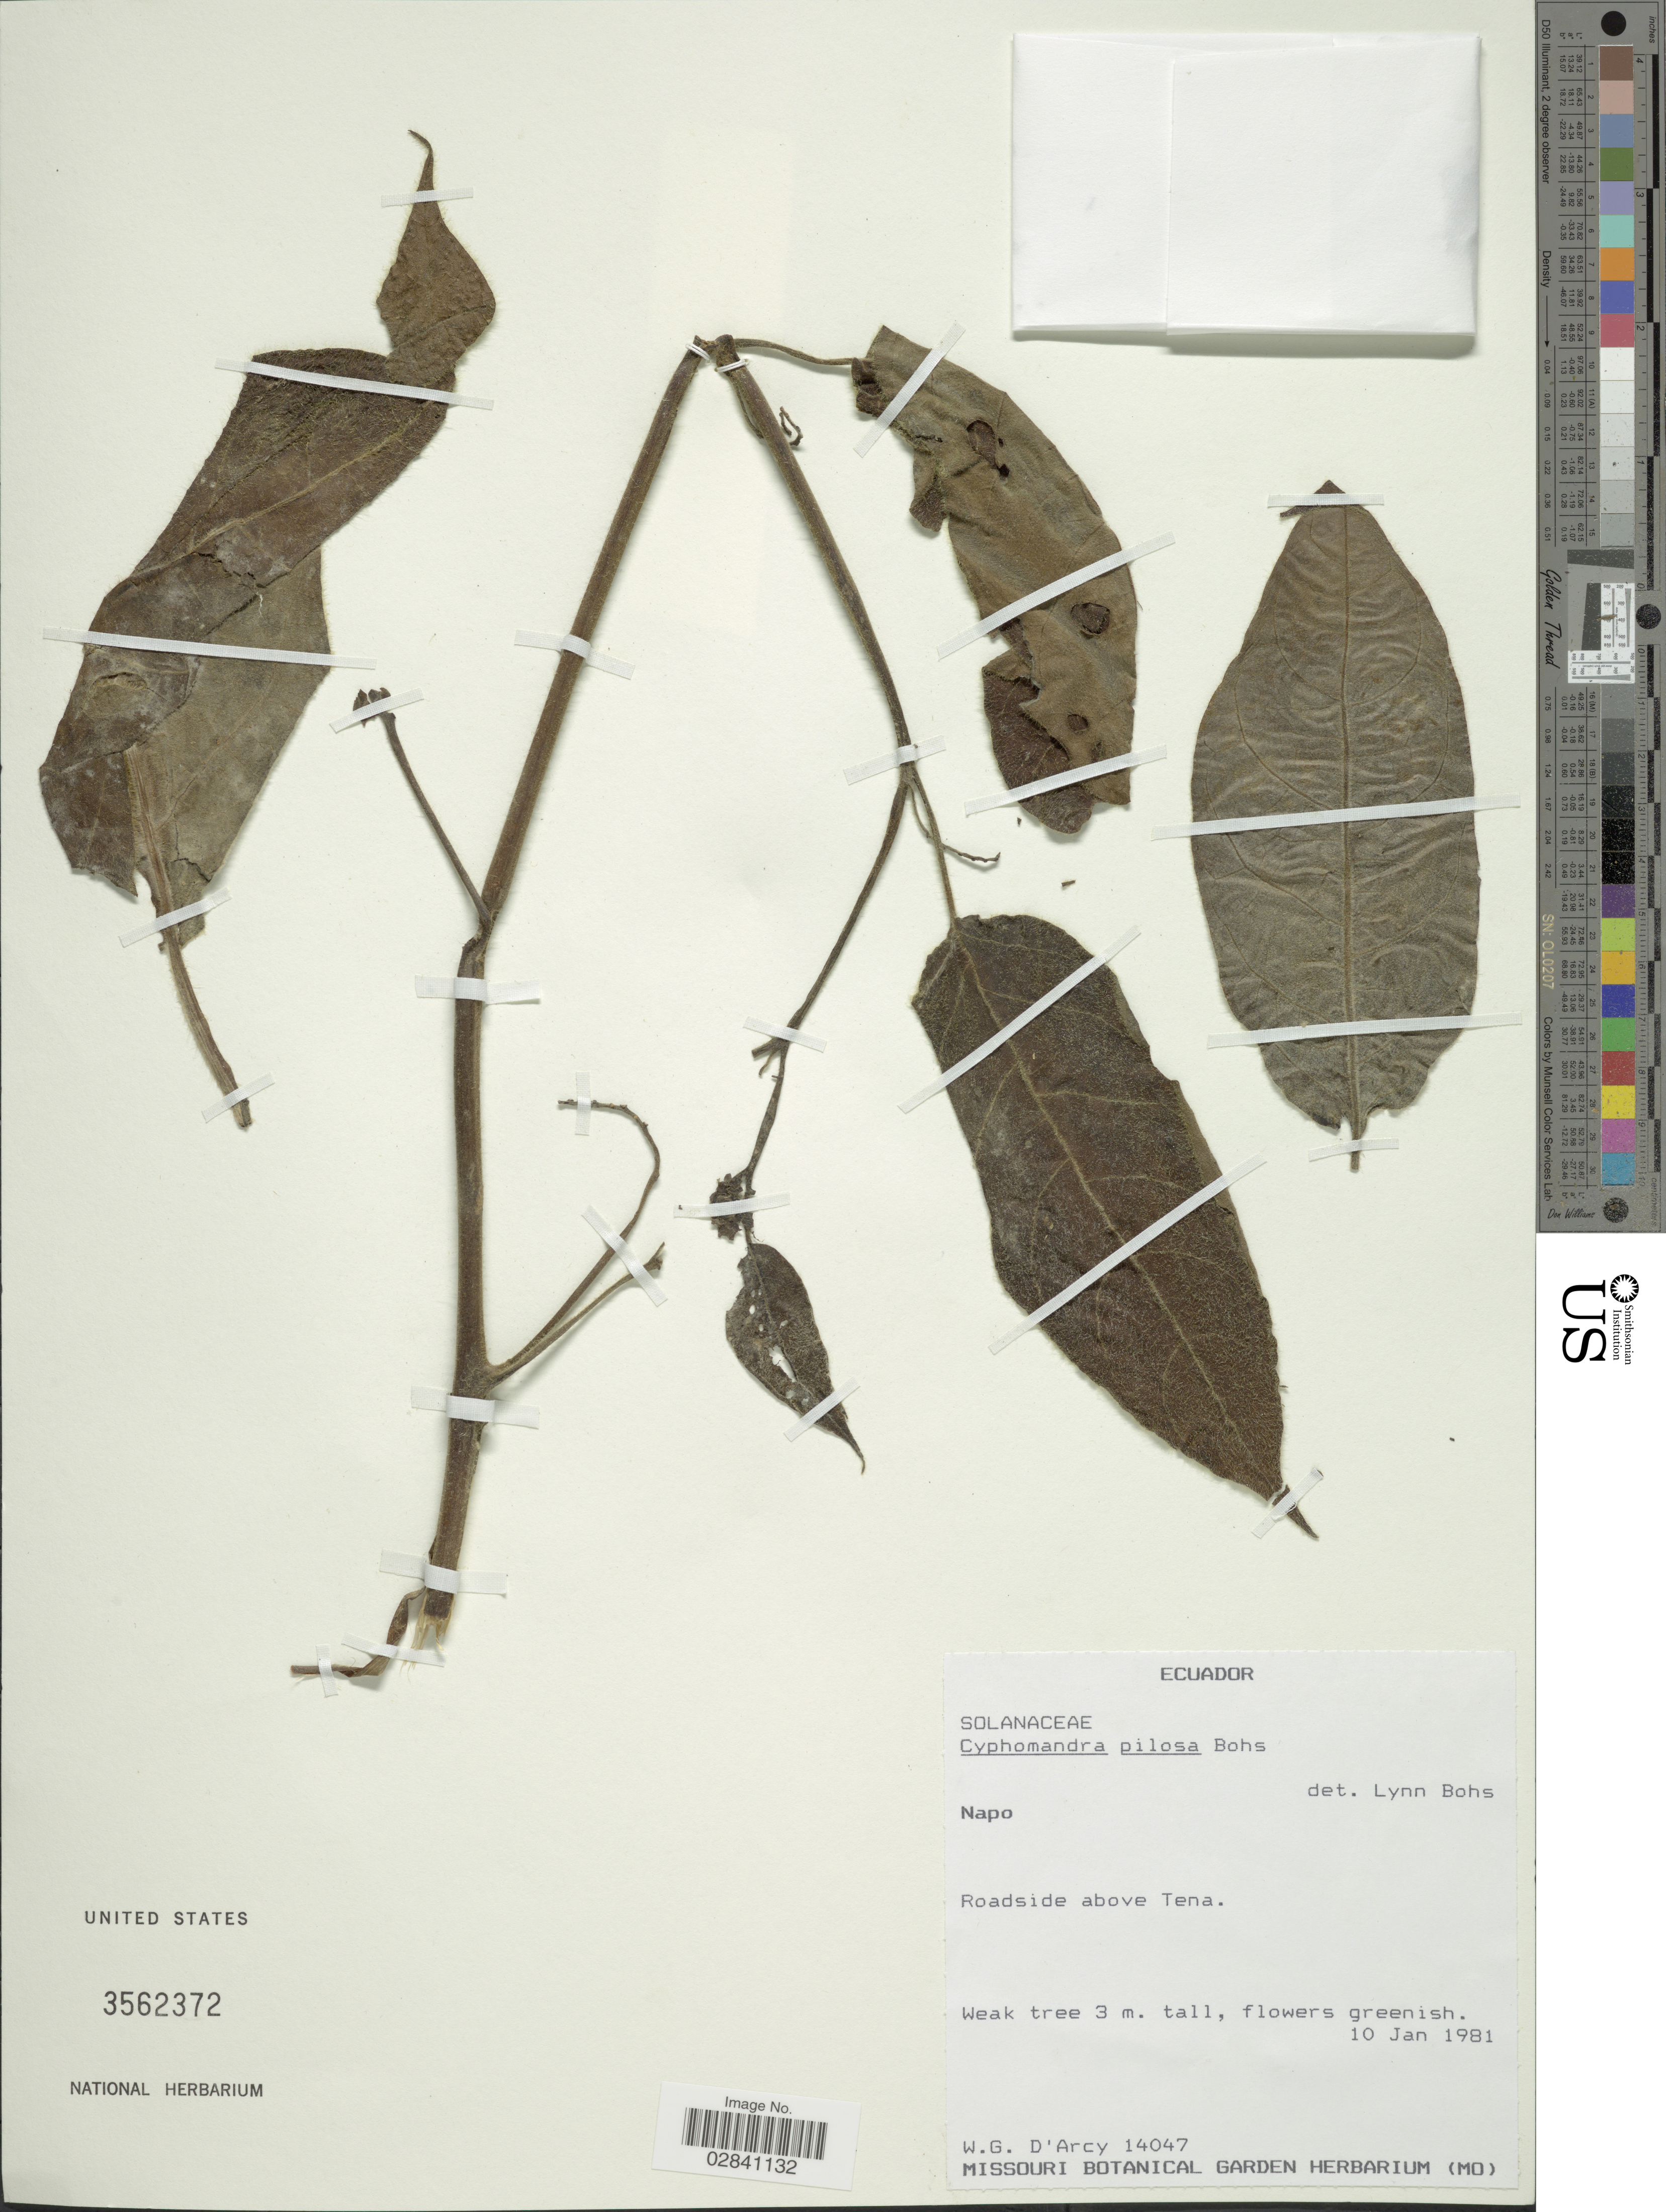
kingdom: Plantae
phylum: Tracheophyta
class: Magnoliopsida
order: Solanales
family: Solanaceae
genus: Cyphomandra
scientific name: Cyphomandra pilosa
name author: Bohs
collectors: W. G. D'Arcy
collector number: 14047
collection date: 1981-01-10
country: Ecuador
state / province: Napo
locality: Roadside above Tena.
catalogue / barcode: US 3562372